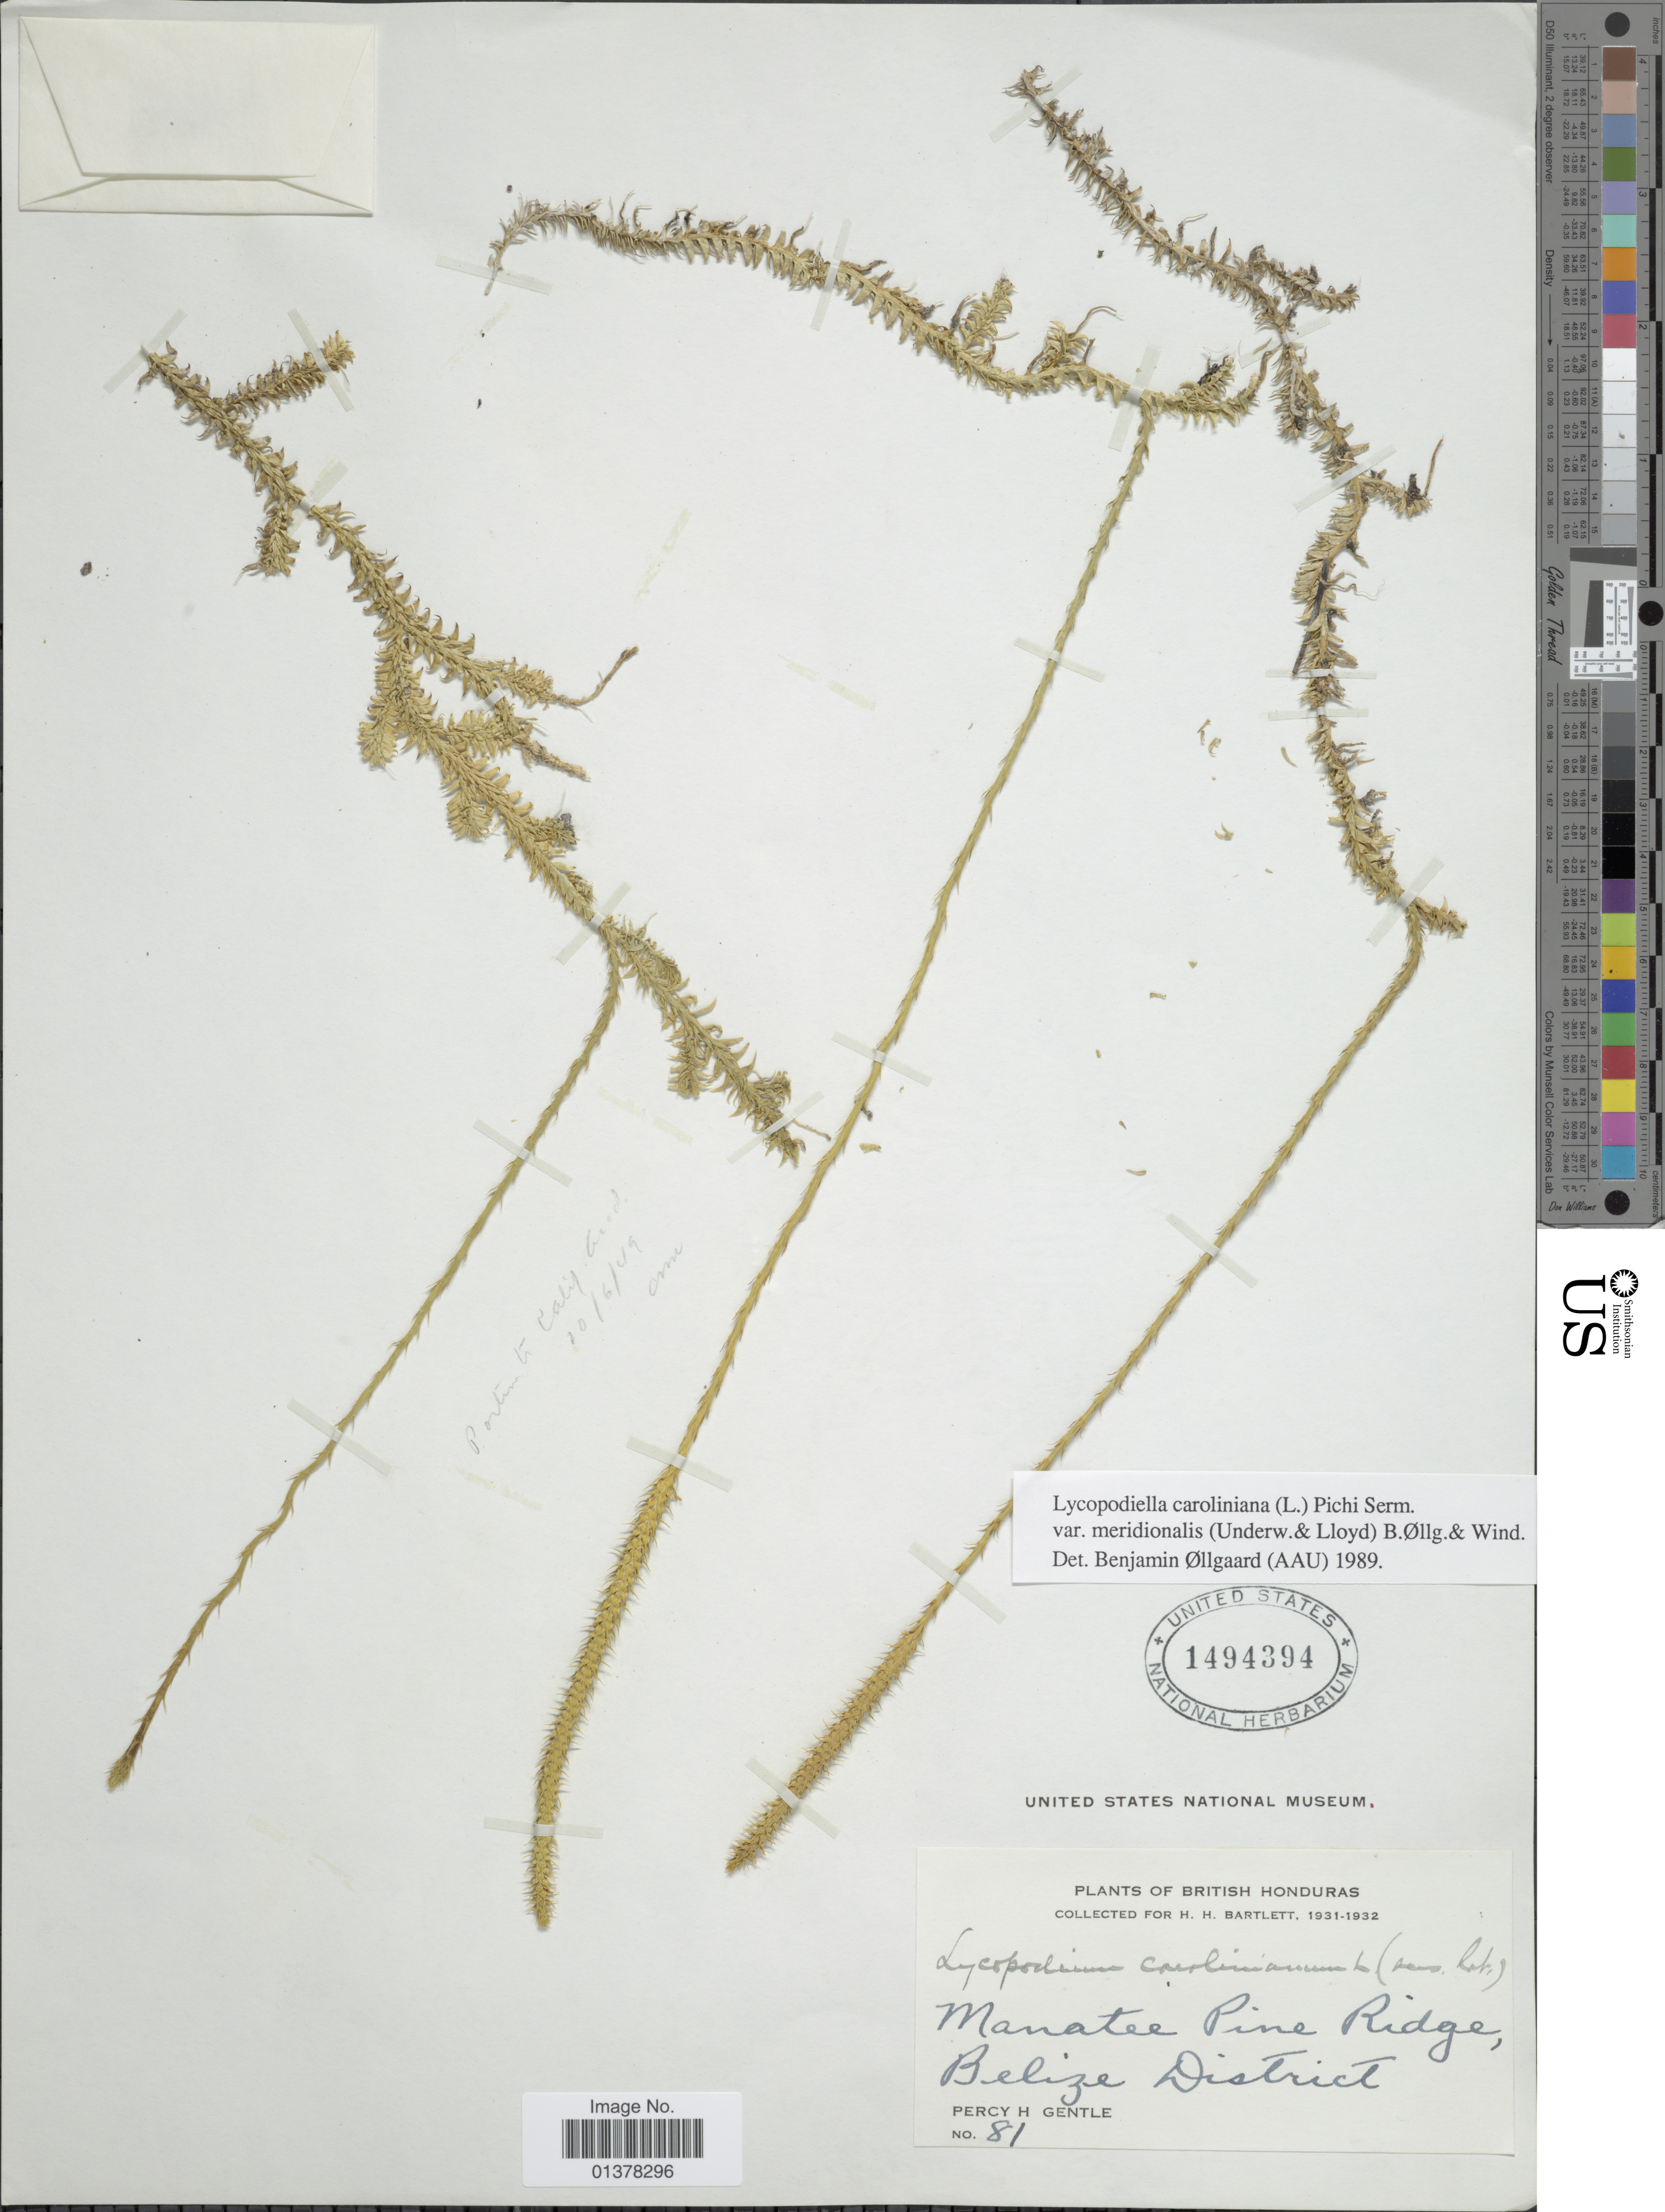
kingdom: Plantae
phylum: Tracheophyta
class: Lycopodiopsida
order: Lycopodiales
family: Lycopodiaceae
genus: Pseudolycopodiella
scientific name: Pseudolycopodiella paradoxa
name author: (Mart.) Holub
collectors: P. H. Gentle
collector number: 81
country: Belize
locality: Manatee Pine Ridge, Beliz District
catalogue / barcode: US 1494394